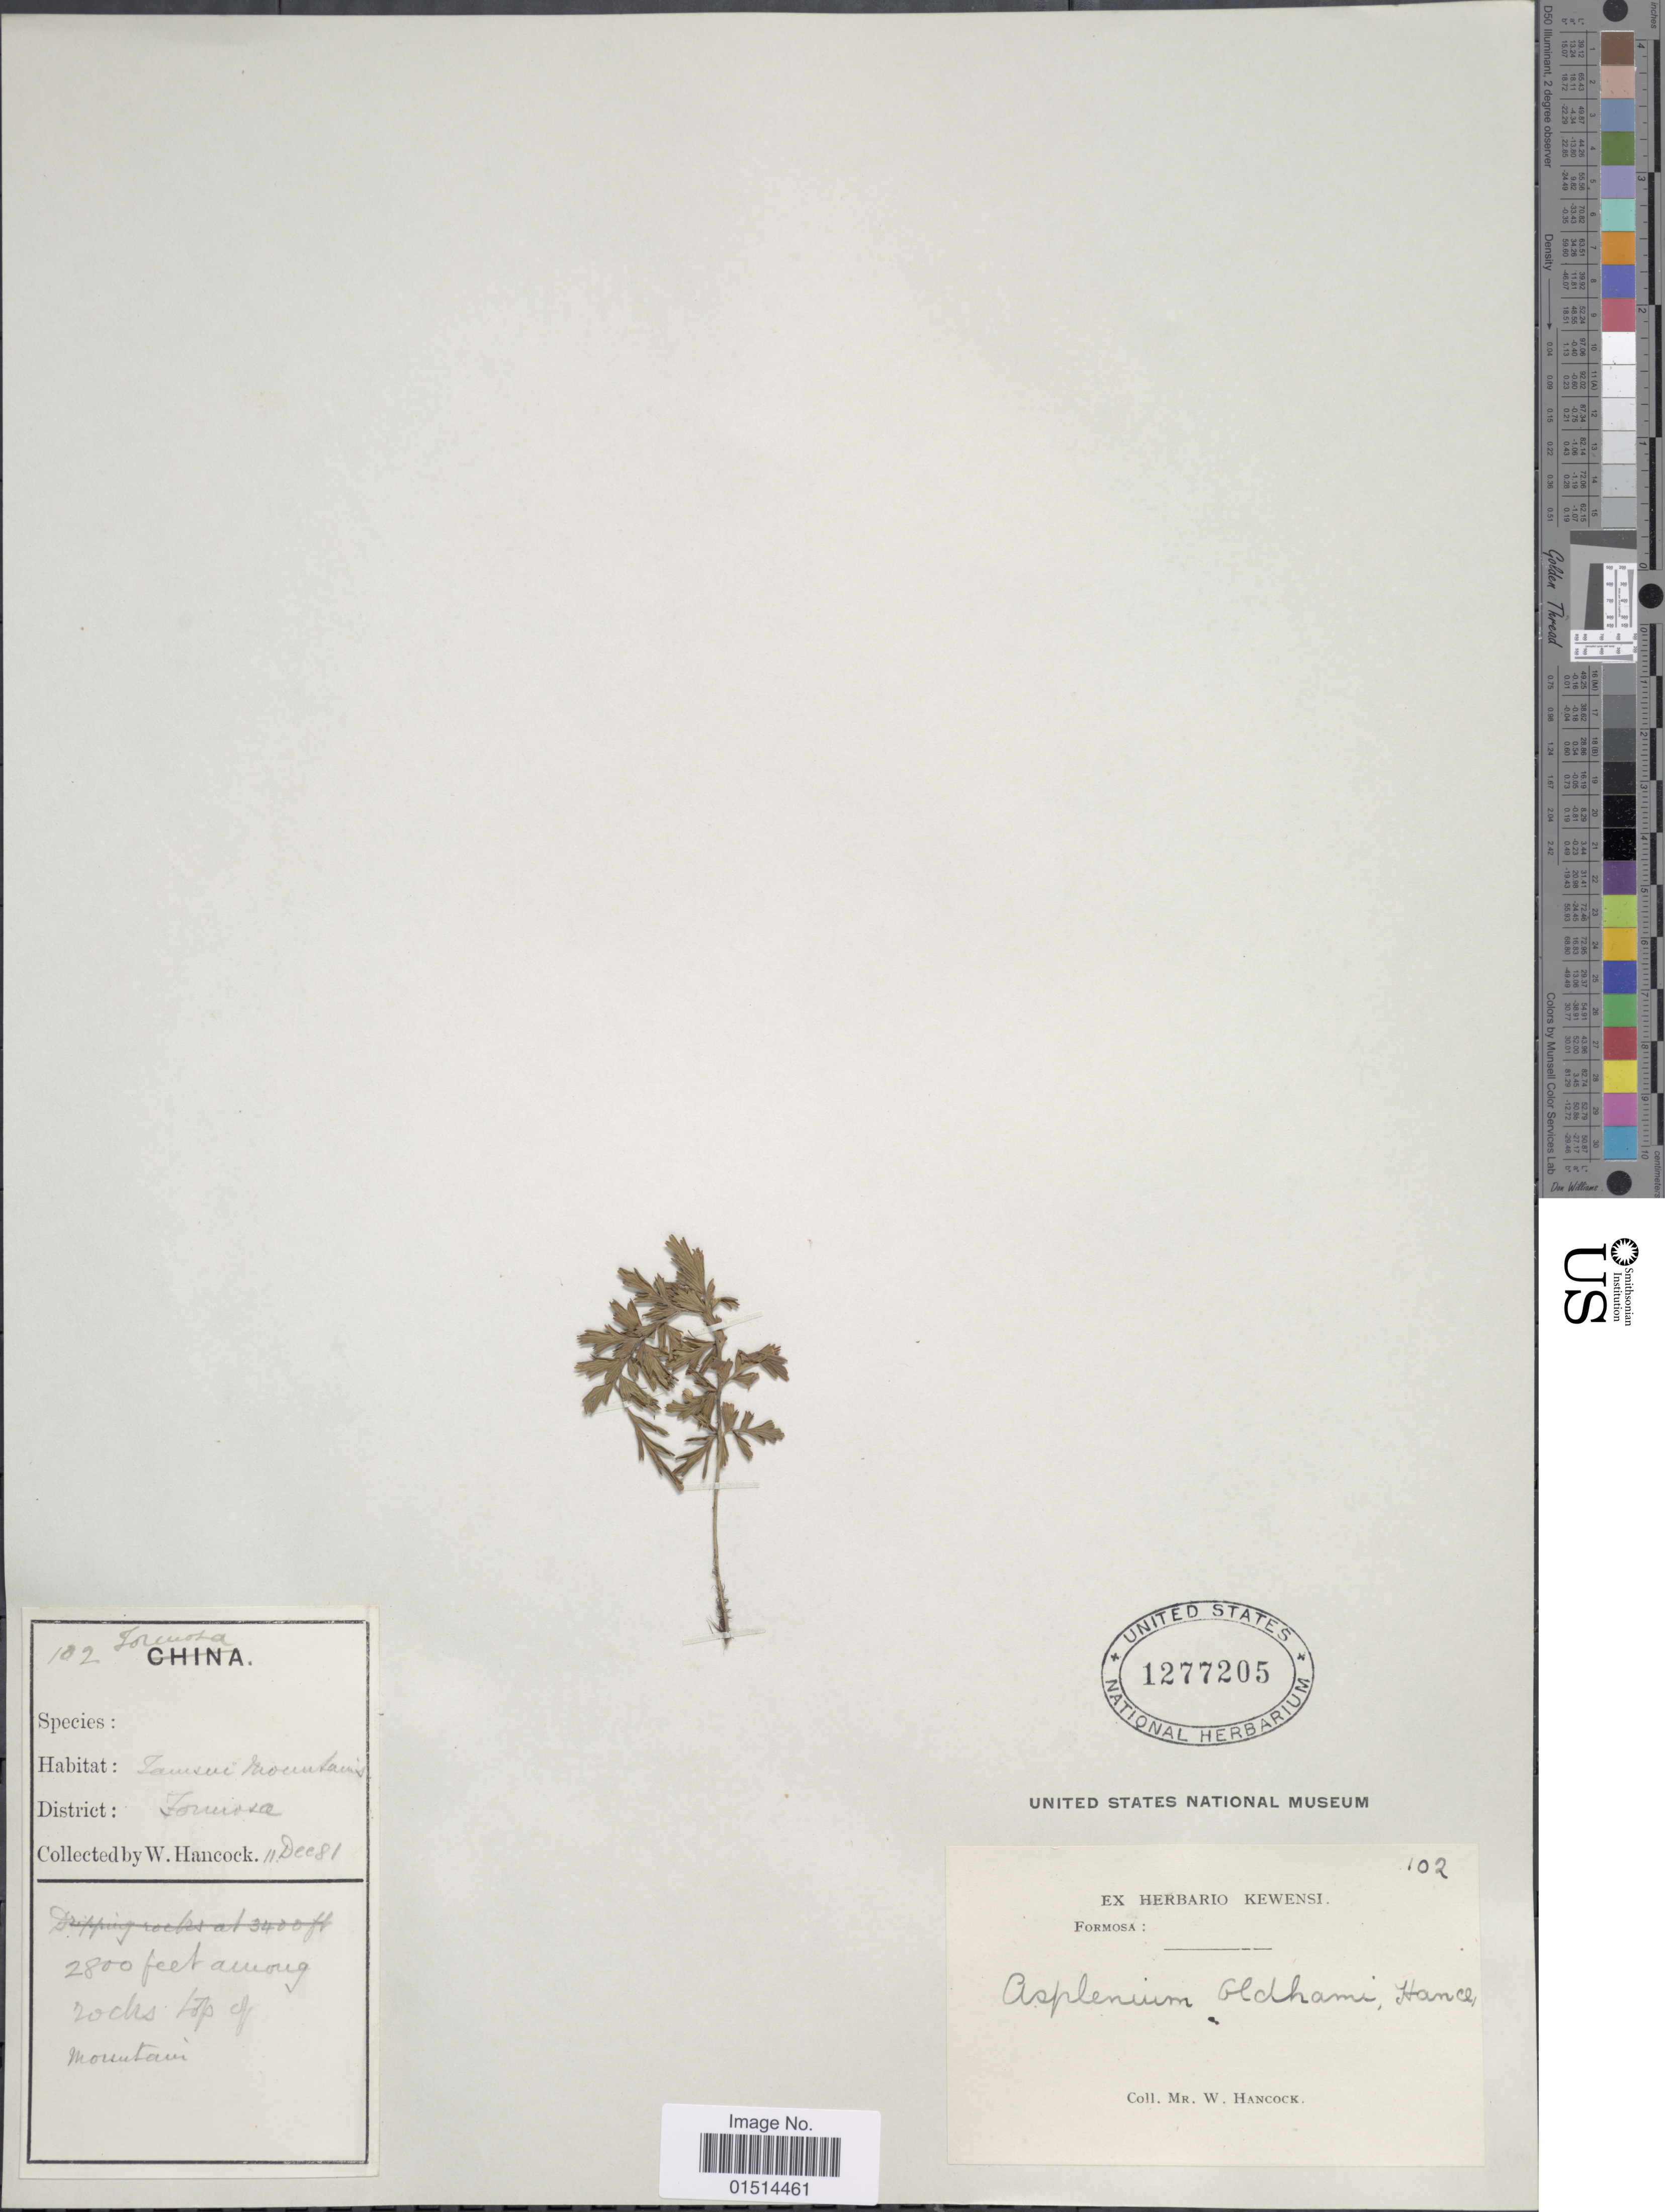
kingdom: Plantae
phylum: Tracheophyta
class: Polypodiopsida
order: Polypodiales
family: Aspleniaceae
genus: Asplenium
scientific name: Asplenium aethiopicum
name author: (Burm. f.) Bech.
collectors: W. Hancock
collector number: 102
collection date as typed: Transcribed d/m/y: 11/12/81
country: China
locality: Zorcuoza, among rocks, Tamsui Mountains [interpreted]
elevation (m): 853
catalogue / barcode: US 1277205